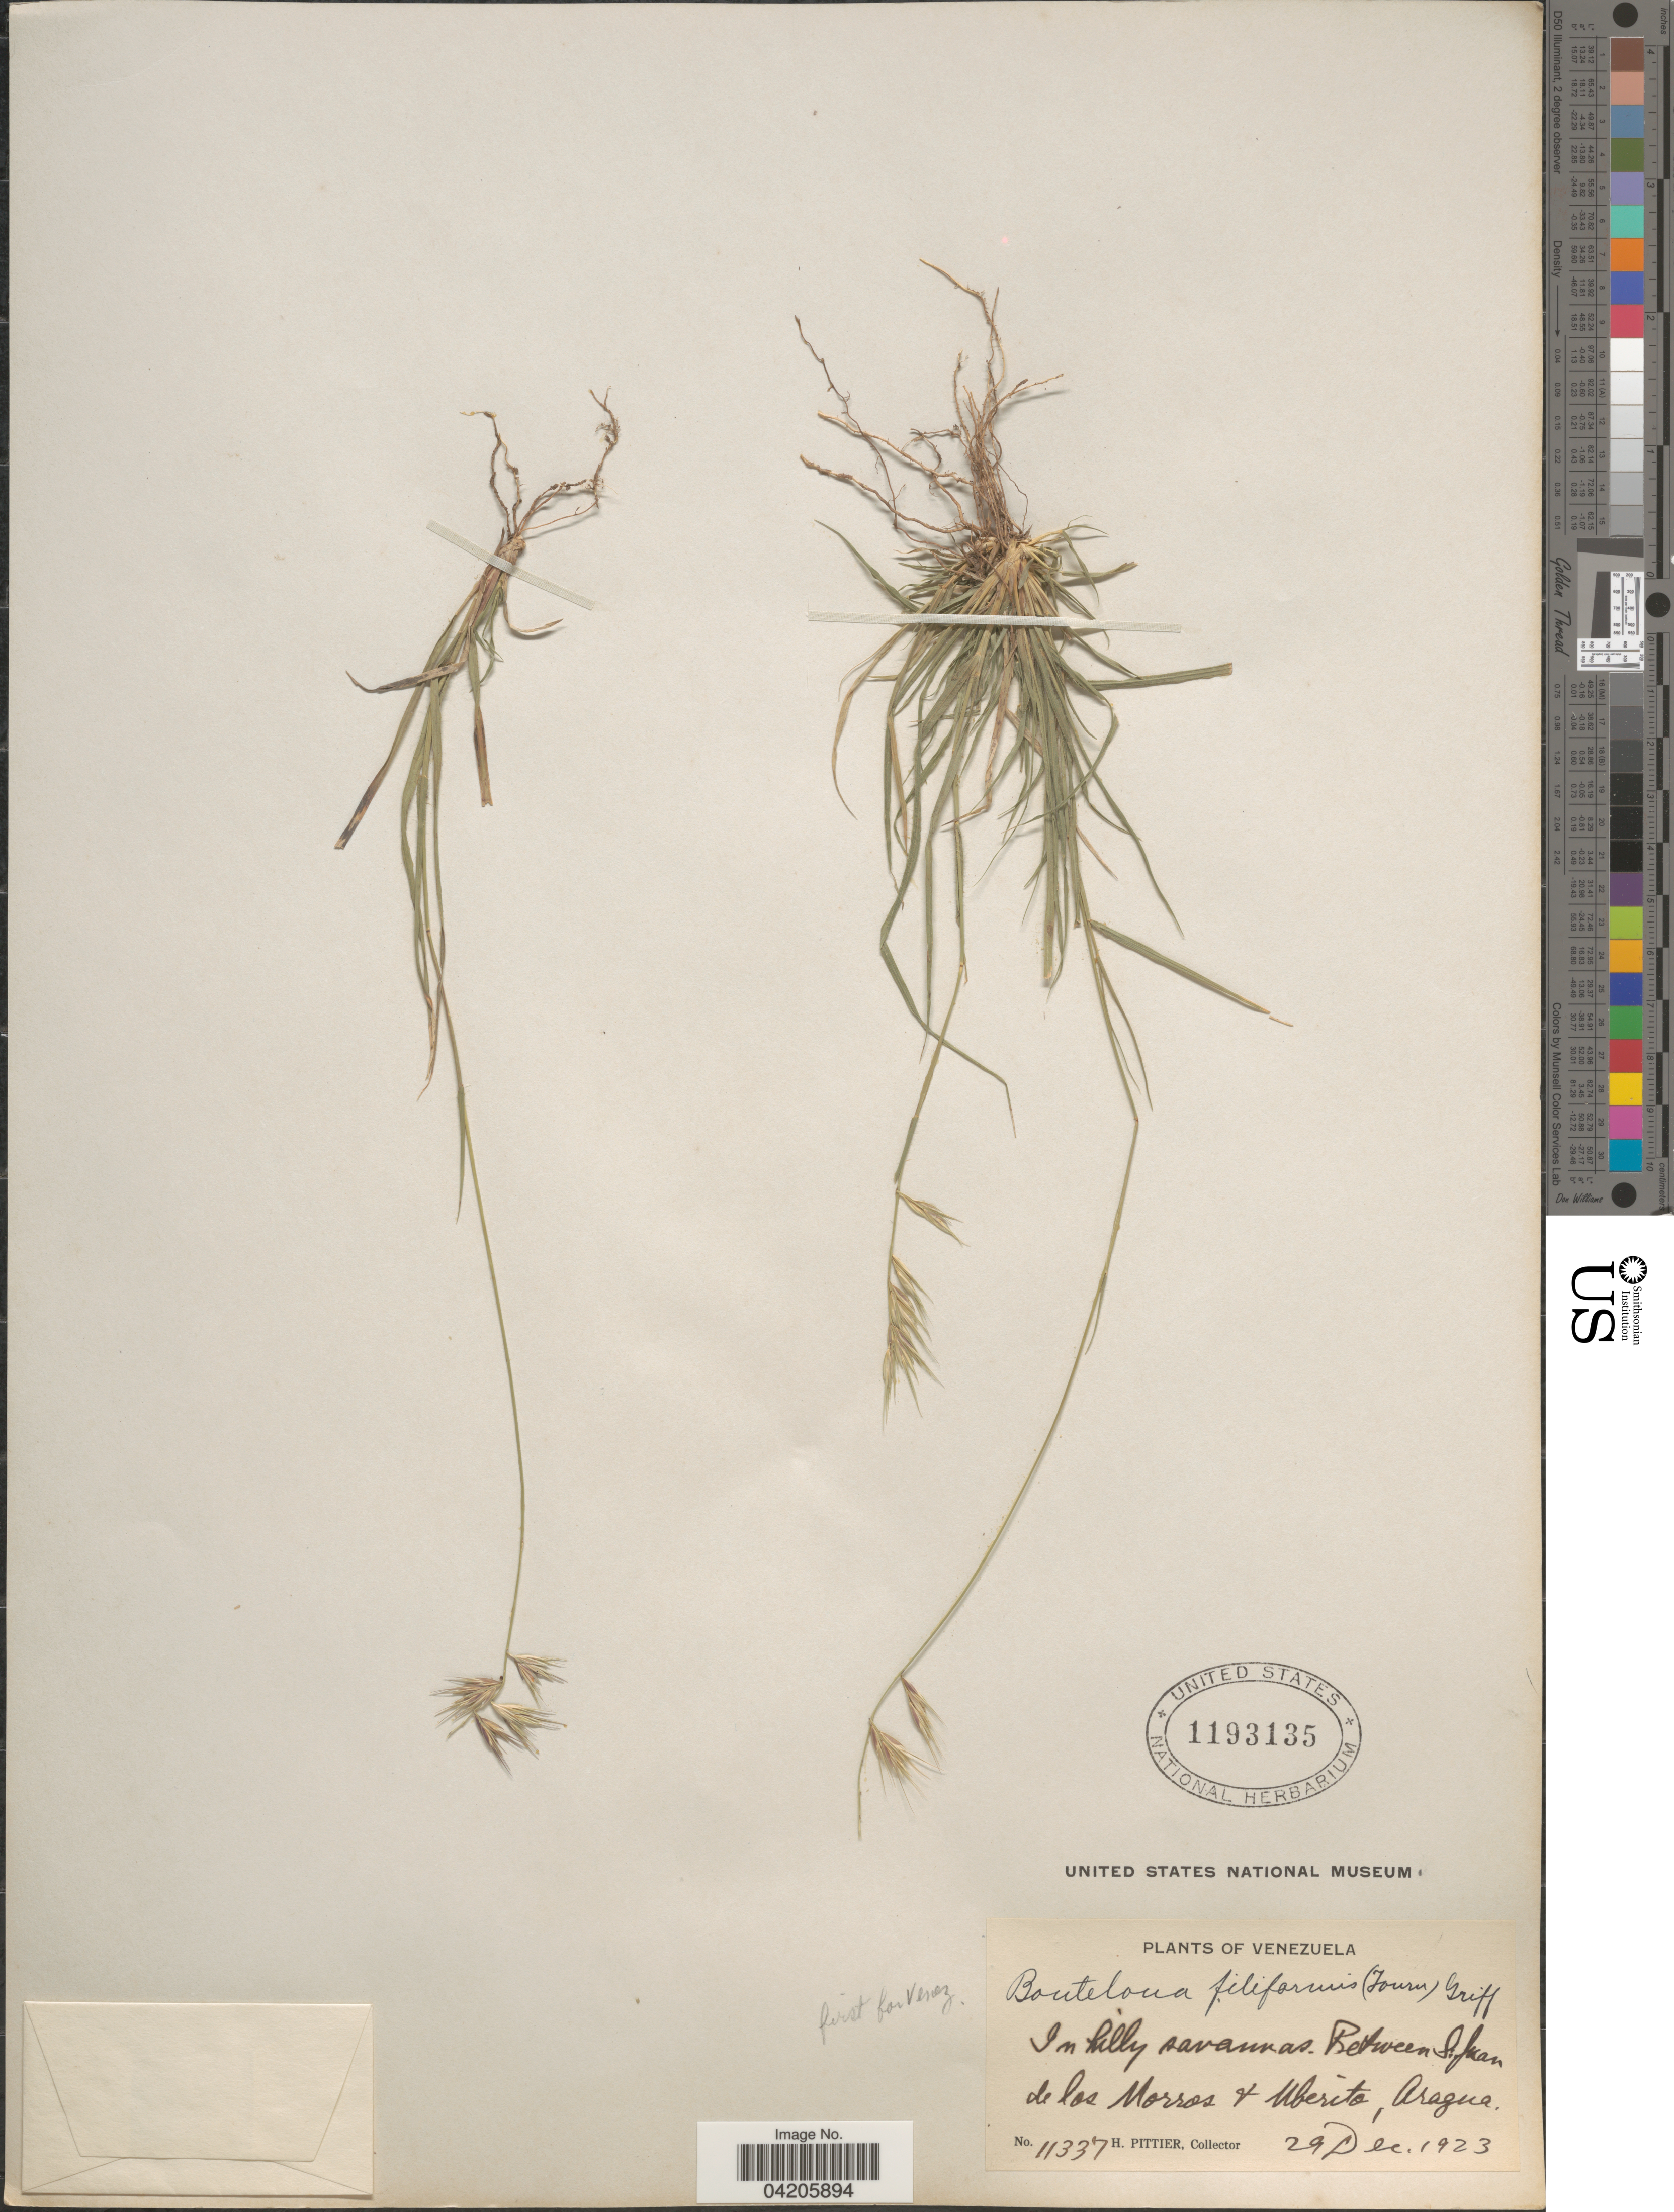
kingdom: Plantae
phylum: Tracheophyta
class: Liliopsida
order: Poales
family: Poaceae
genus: Bouteloua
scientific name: Bouteloua repens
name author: (Kunth) Scribn. & Merr.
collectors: H. F. Pittier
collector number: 11337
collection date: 1923-12-29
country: Venezuela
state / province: Aragua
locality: In hilly savannas. Between S.Juan de los Morros + Uberito.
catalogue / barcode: US 1193135